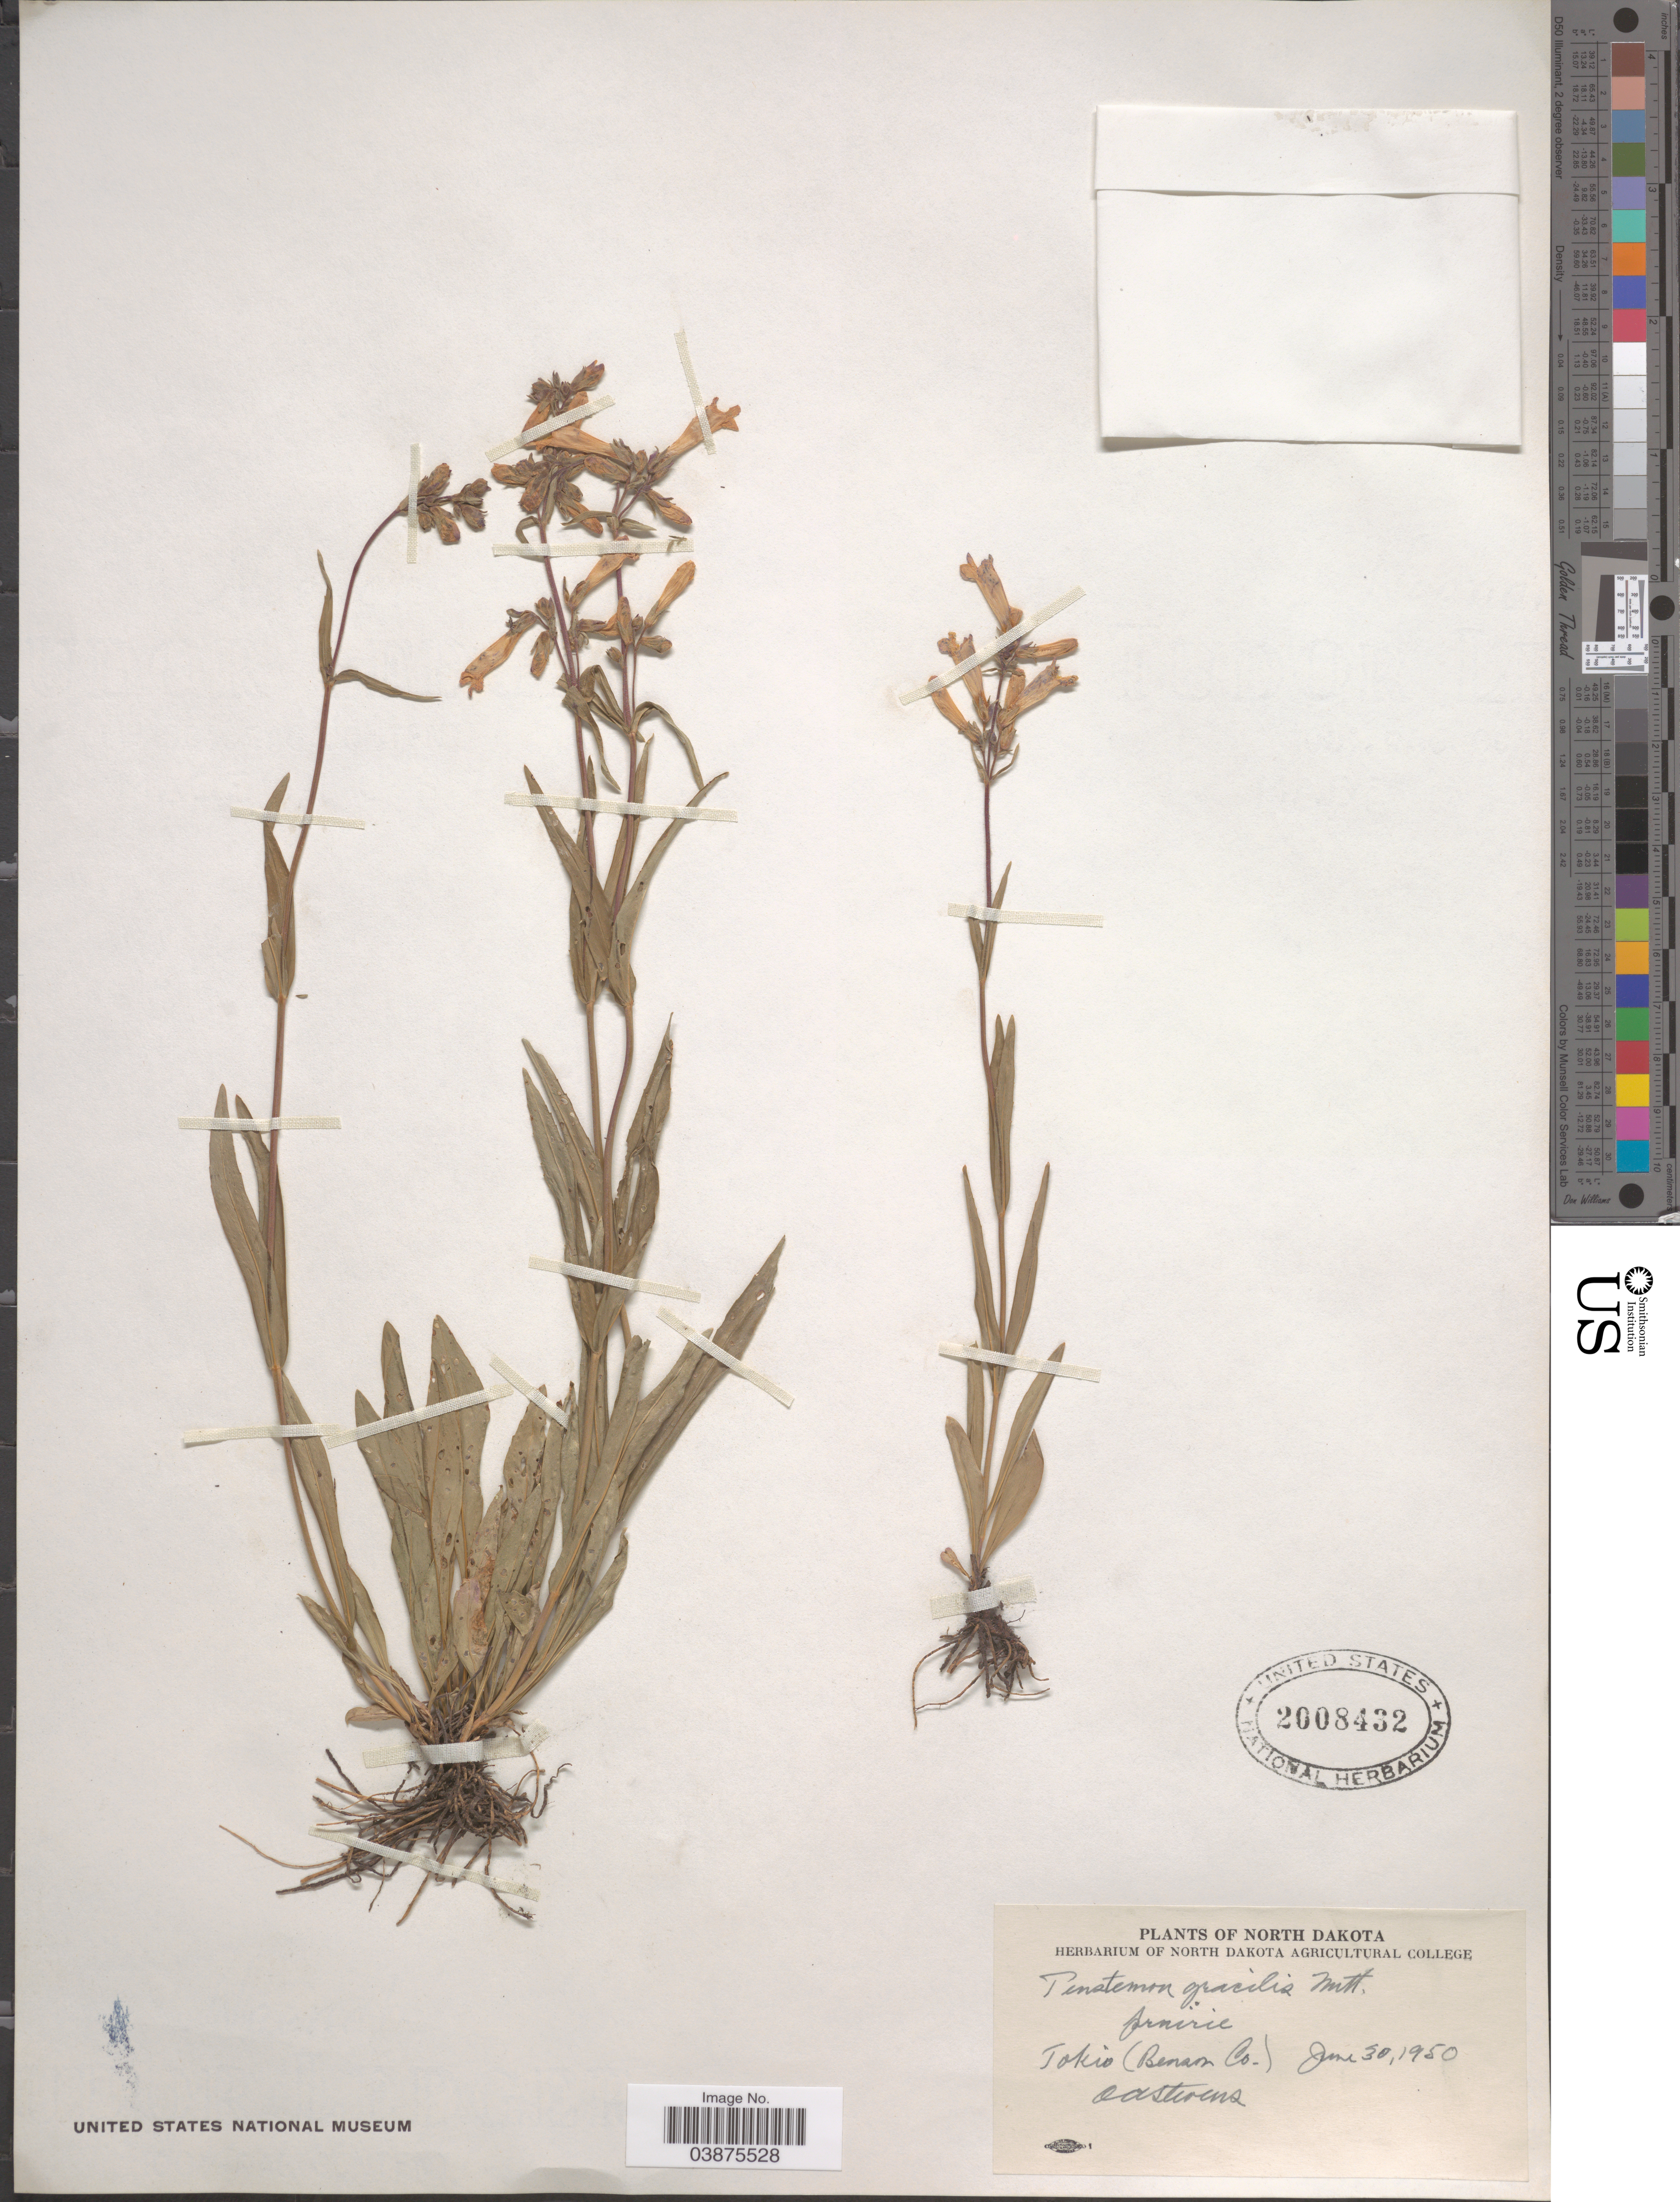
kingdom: Plantae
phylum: Tracheophyta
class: Magnoliopsida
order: Lamiales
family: Plantaginaceae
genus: Penstemon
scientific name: Penstemon gracilis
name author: Nutt.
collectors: O. A. Stevens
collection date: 1950-06-30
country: United States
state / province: North Dakota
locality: Tokio (Benson Co.).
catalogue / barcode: US 2008432